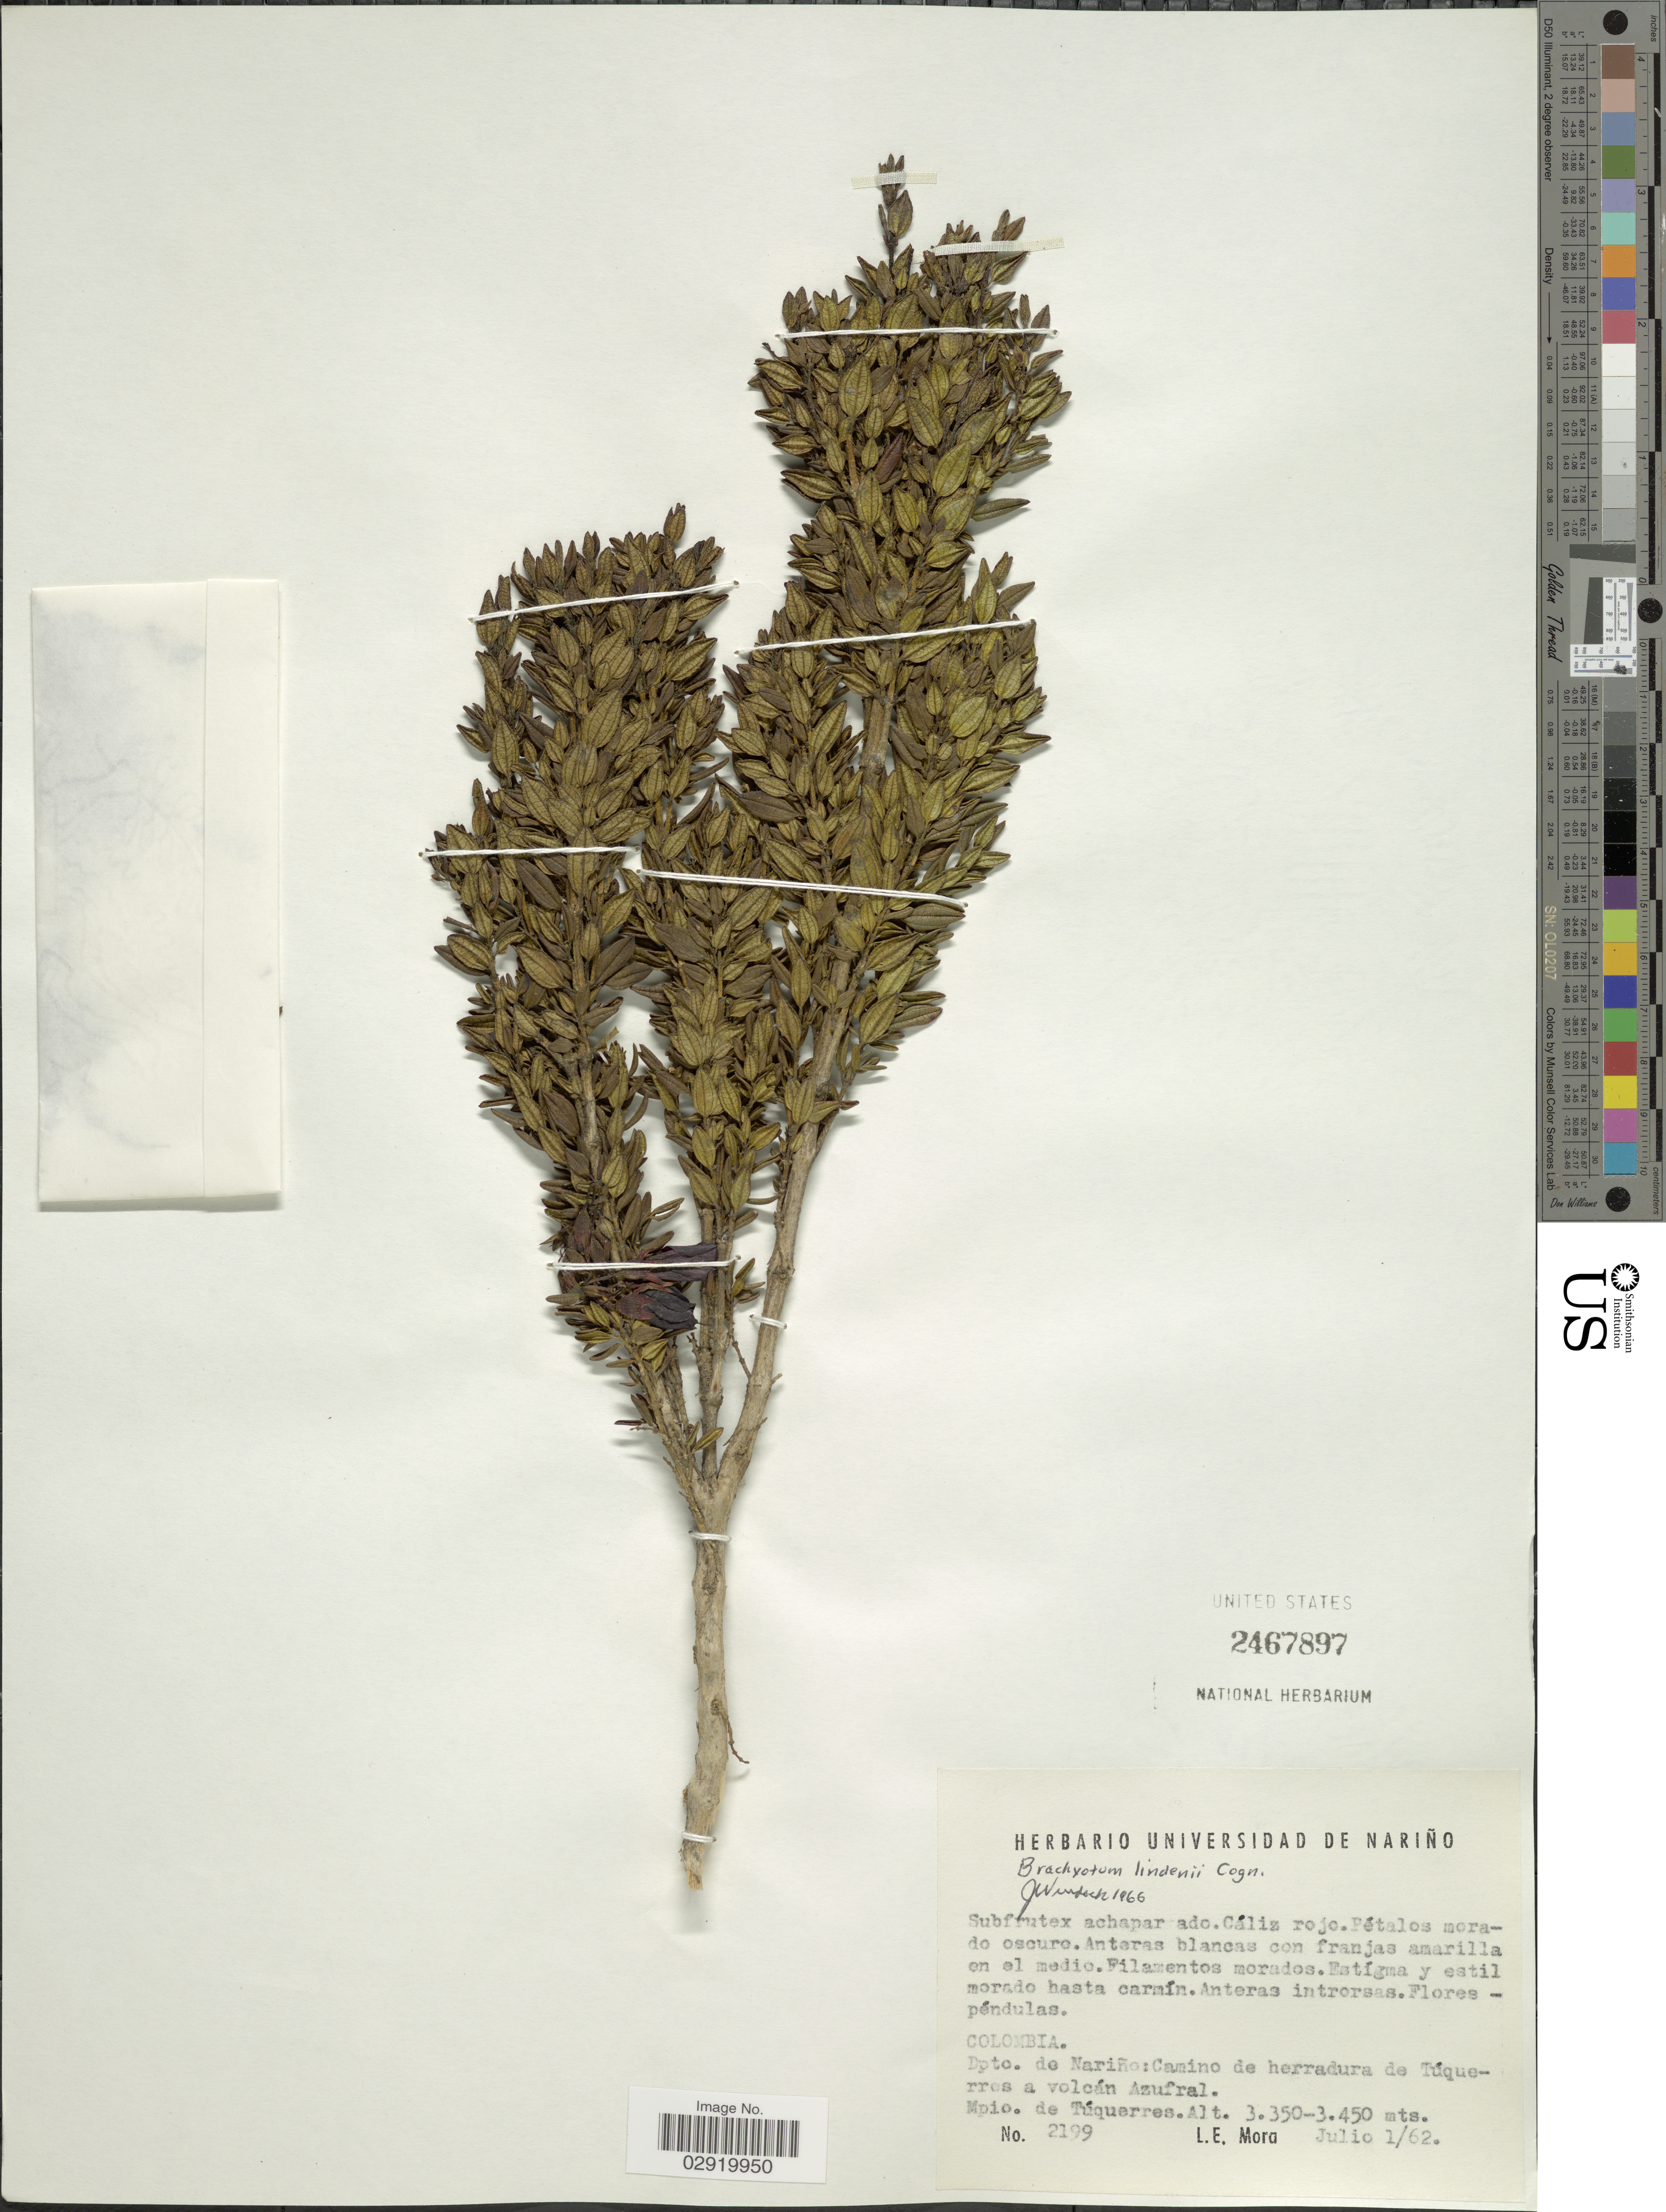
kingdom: Plantae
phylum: Tracheophyta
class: Magnoliopsida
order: Myrtales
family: Melastomataceae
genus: Brachyotum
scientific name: Brachyotum lindenii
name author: Cogn.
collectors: L. Mora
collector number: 2199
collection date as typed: Transcribed d/m/y: 1/7/62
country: Colombia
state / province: Nariño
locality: Dpto. de Nariño: Camino de herradura de Túquerres a volcán Azufral. Mpio. de Túquerres.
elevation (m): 3350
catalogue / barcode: US 2467897